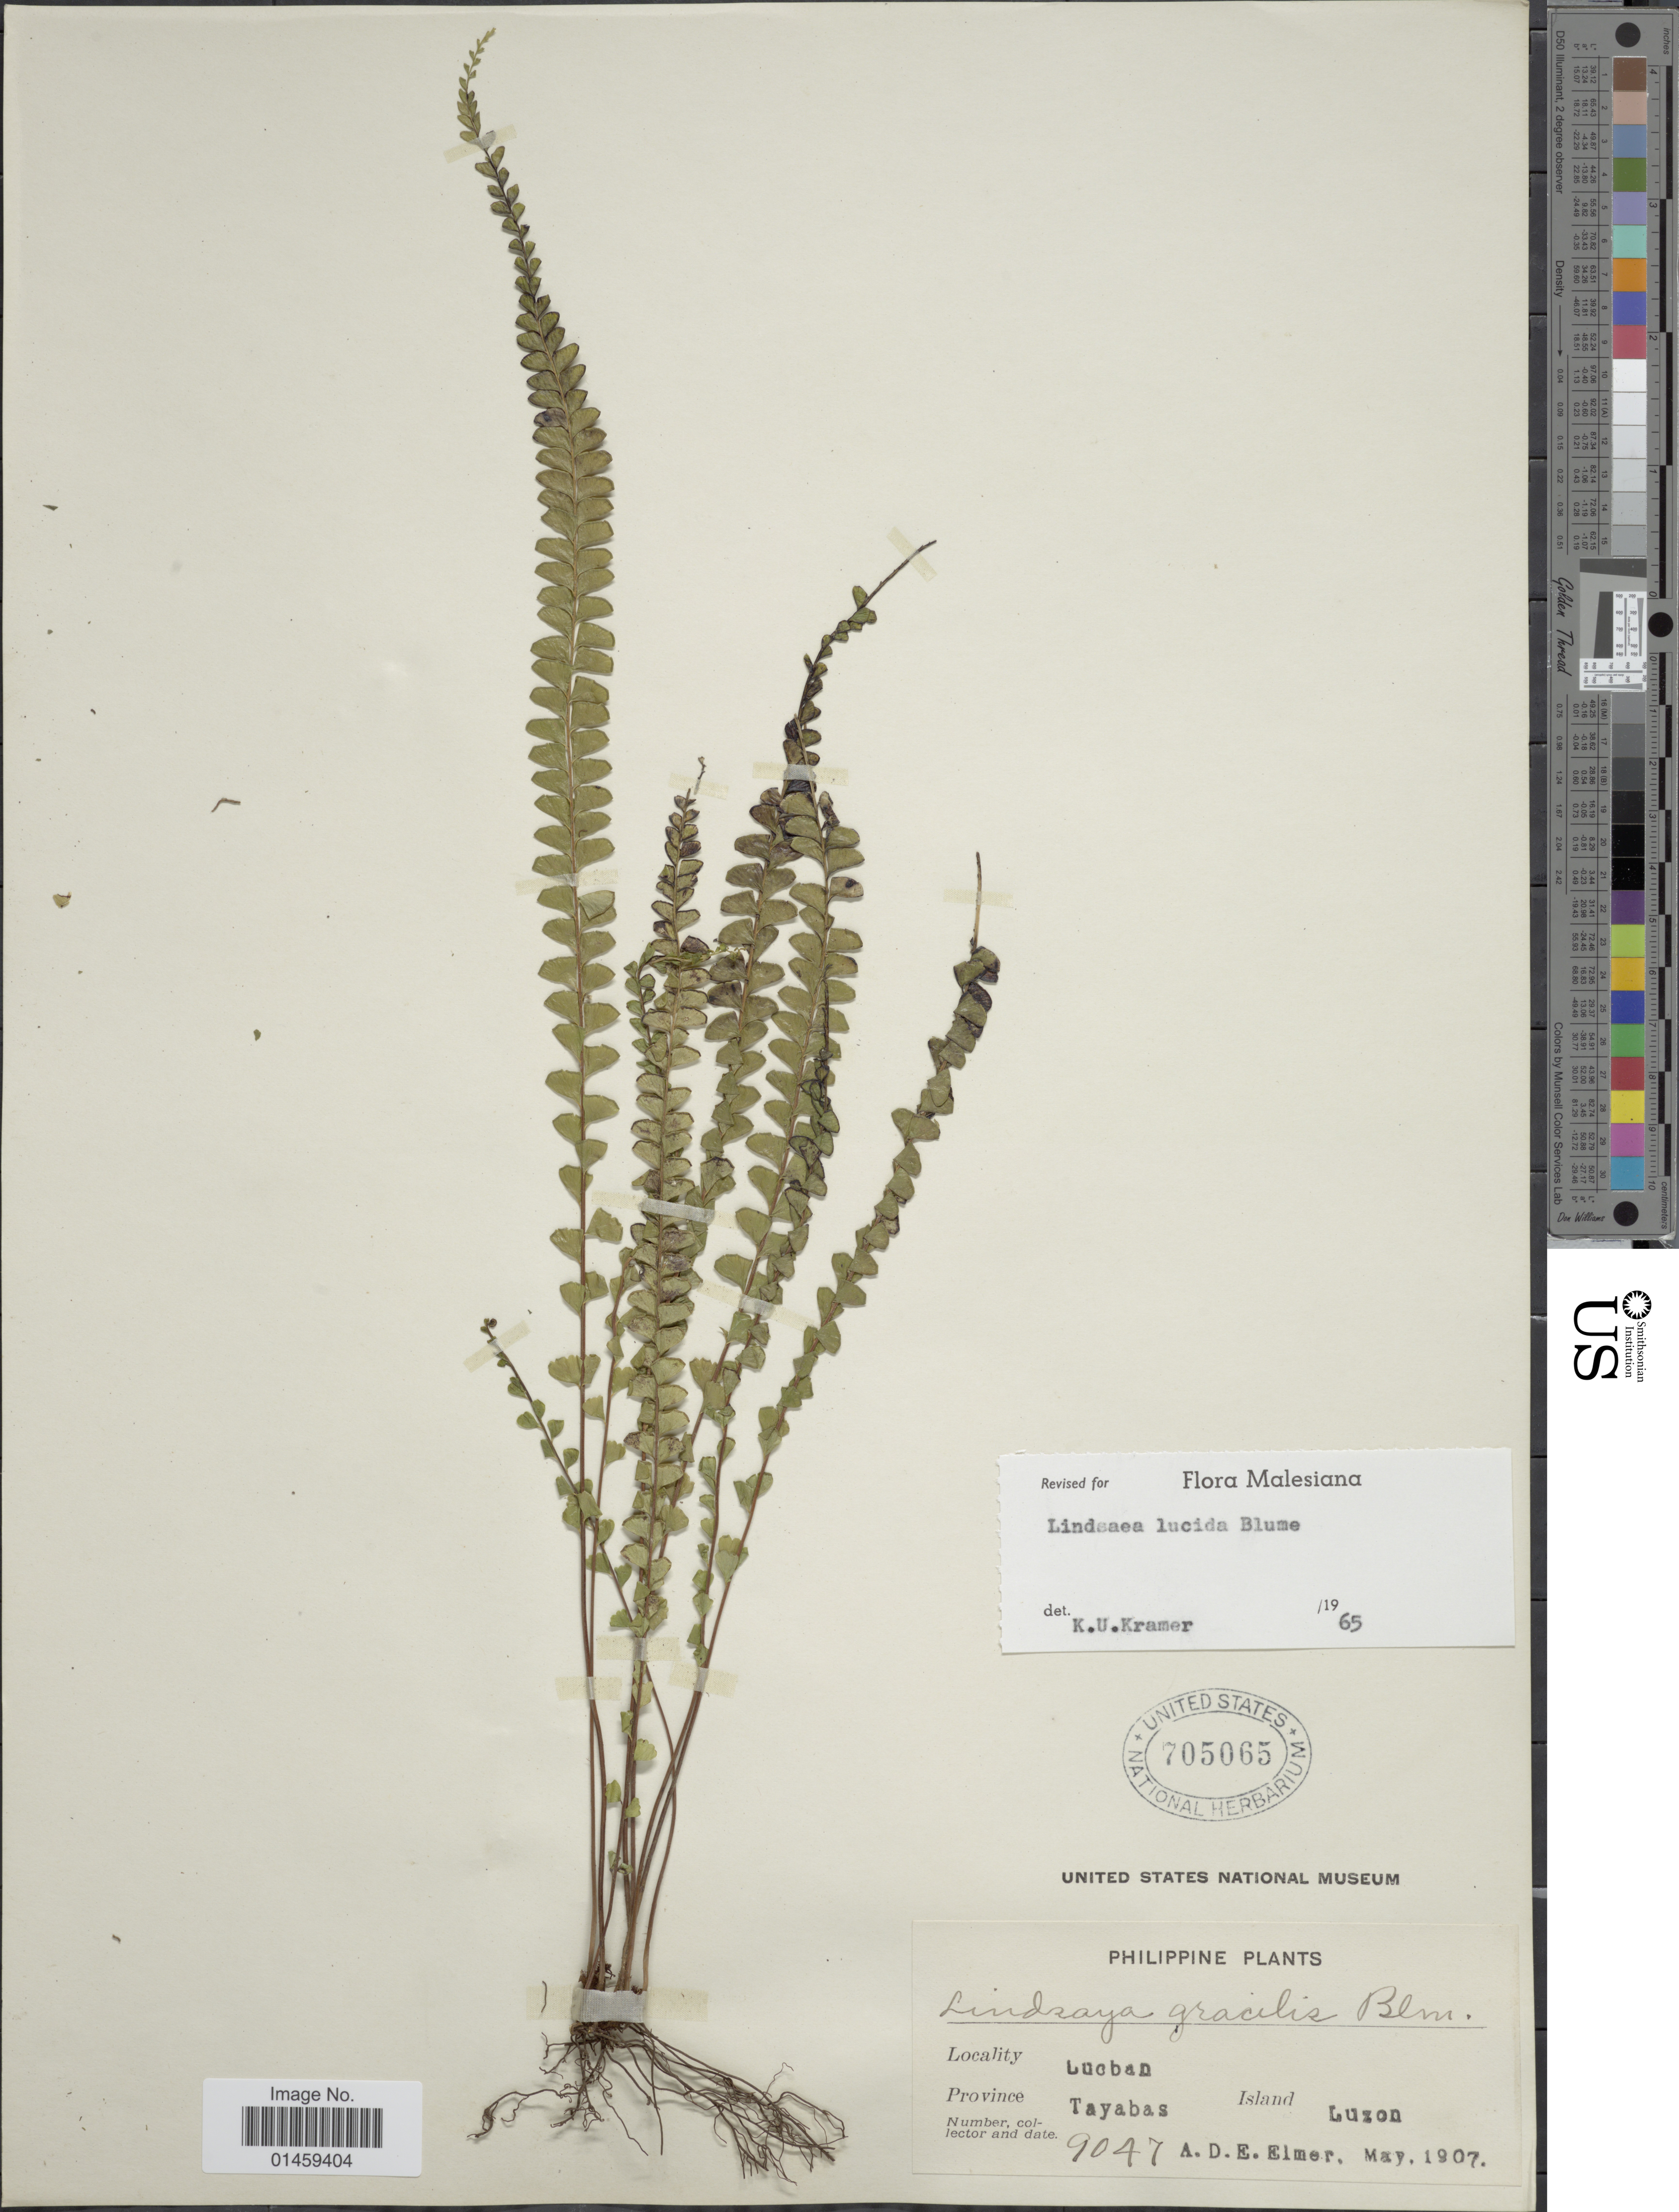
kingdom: Plantae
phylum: Tracheophyta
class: Polypodiopsida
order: Polypodiales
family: Lindsaeaceae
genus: Lindsaea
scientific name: Lindsaea lucida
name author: Blume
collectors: A. D. E. Elmer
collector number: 9047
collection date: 1907-05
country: Philippines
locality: Lucban. Province Tayabas. Island Luzon.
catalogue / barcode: US 705065